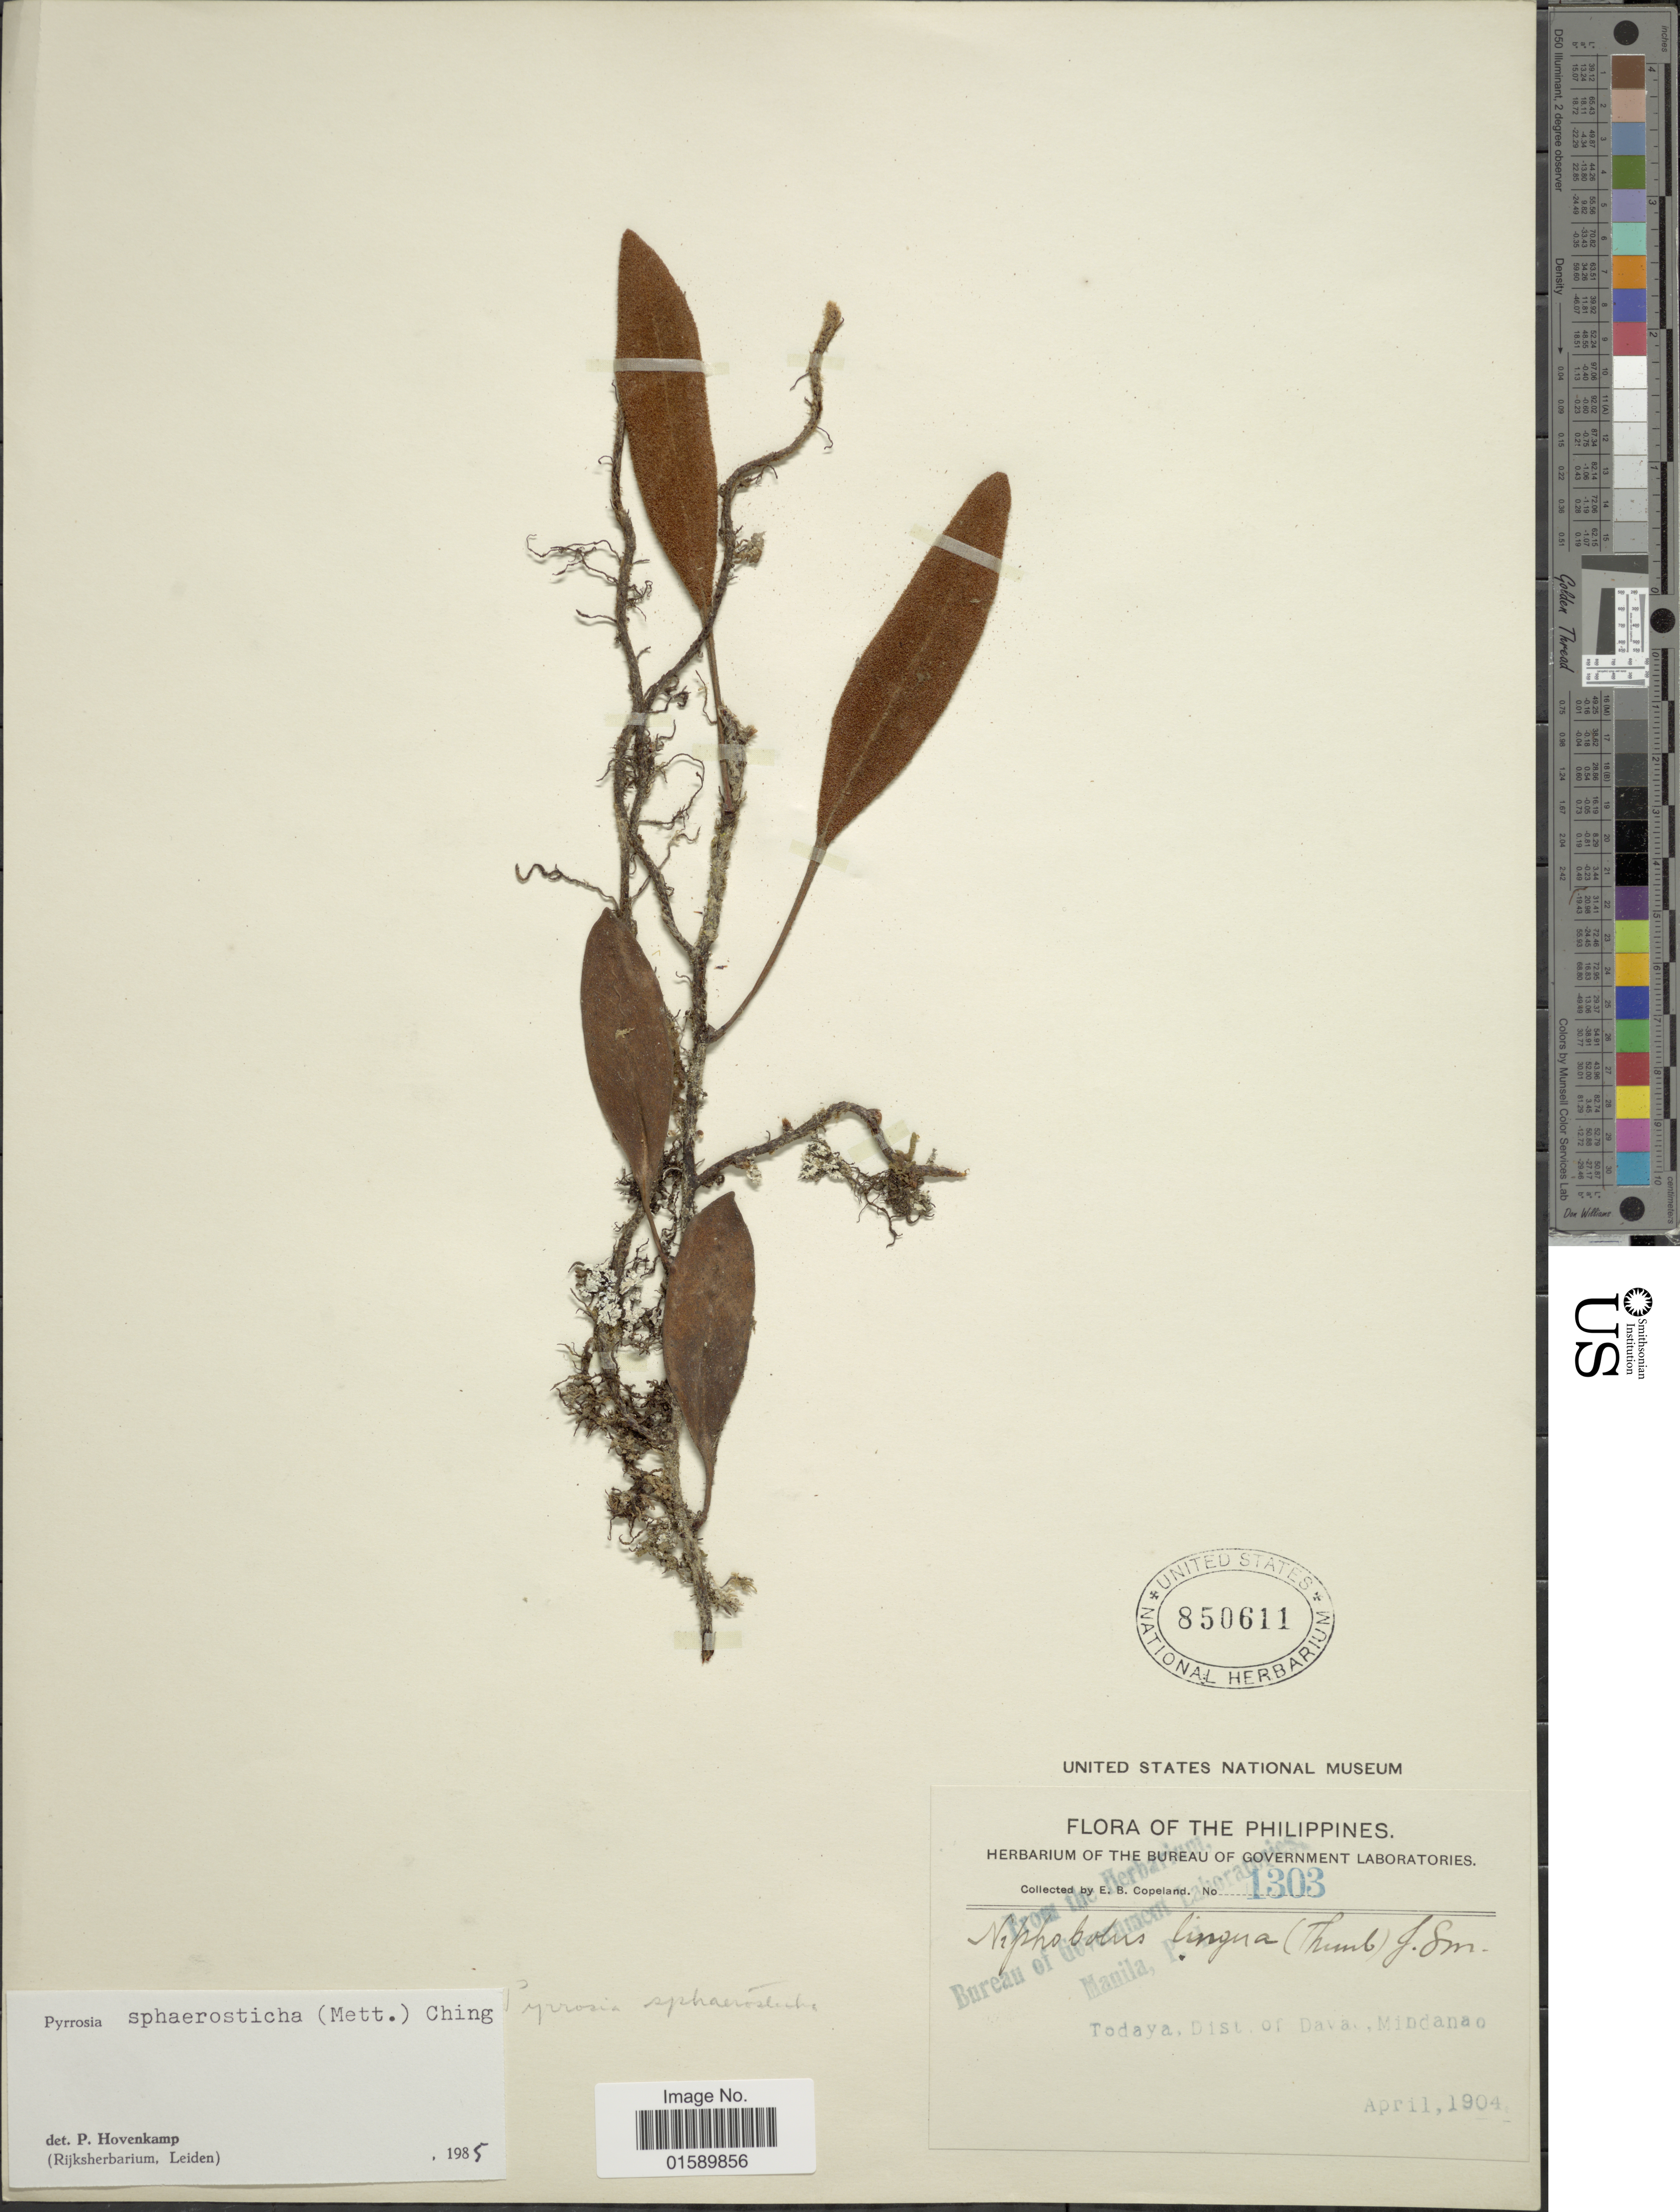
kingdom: Plantae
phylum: Tracheophyta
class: Polypodiopsida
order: Polypodiales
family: Polypodiaceae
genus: Pyrrosia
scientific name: Pyrrosia sphaerosticha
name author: (Mett.) Ching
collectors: E. B. Copeland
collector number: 1303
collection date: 1904-04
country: Philippines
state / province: Davao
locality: Todaya, Dist. of Davao, Mindanao.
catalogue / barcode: US 850611